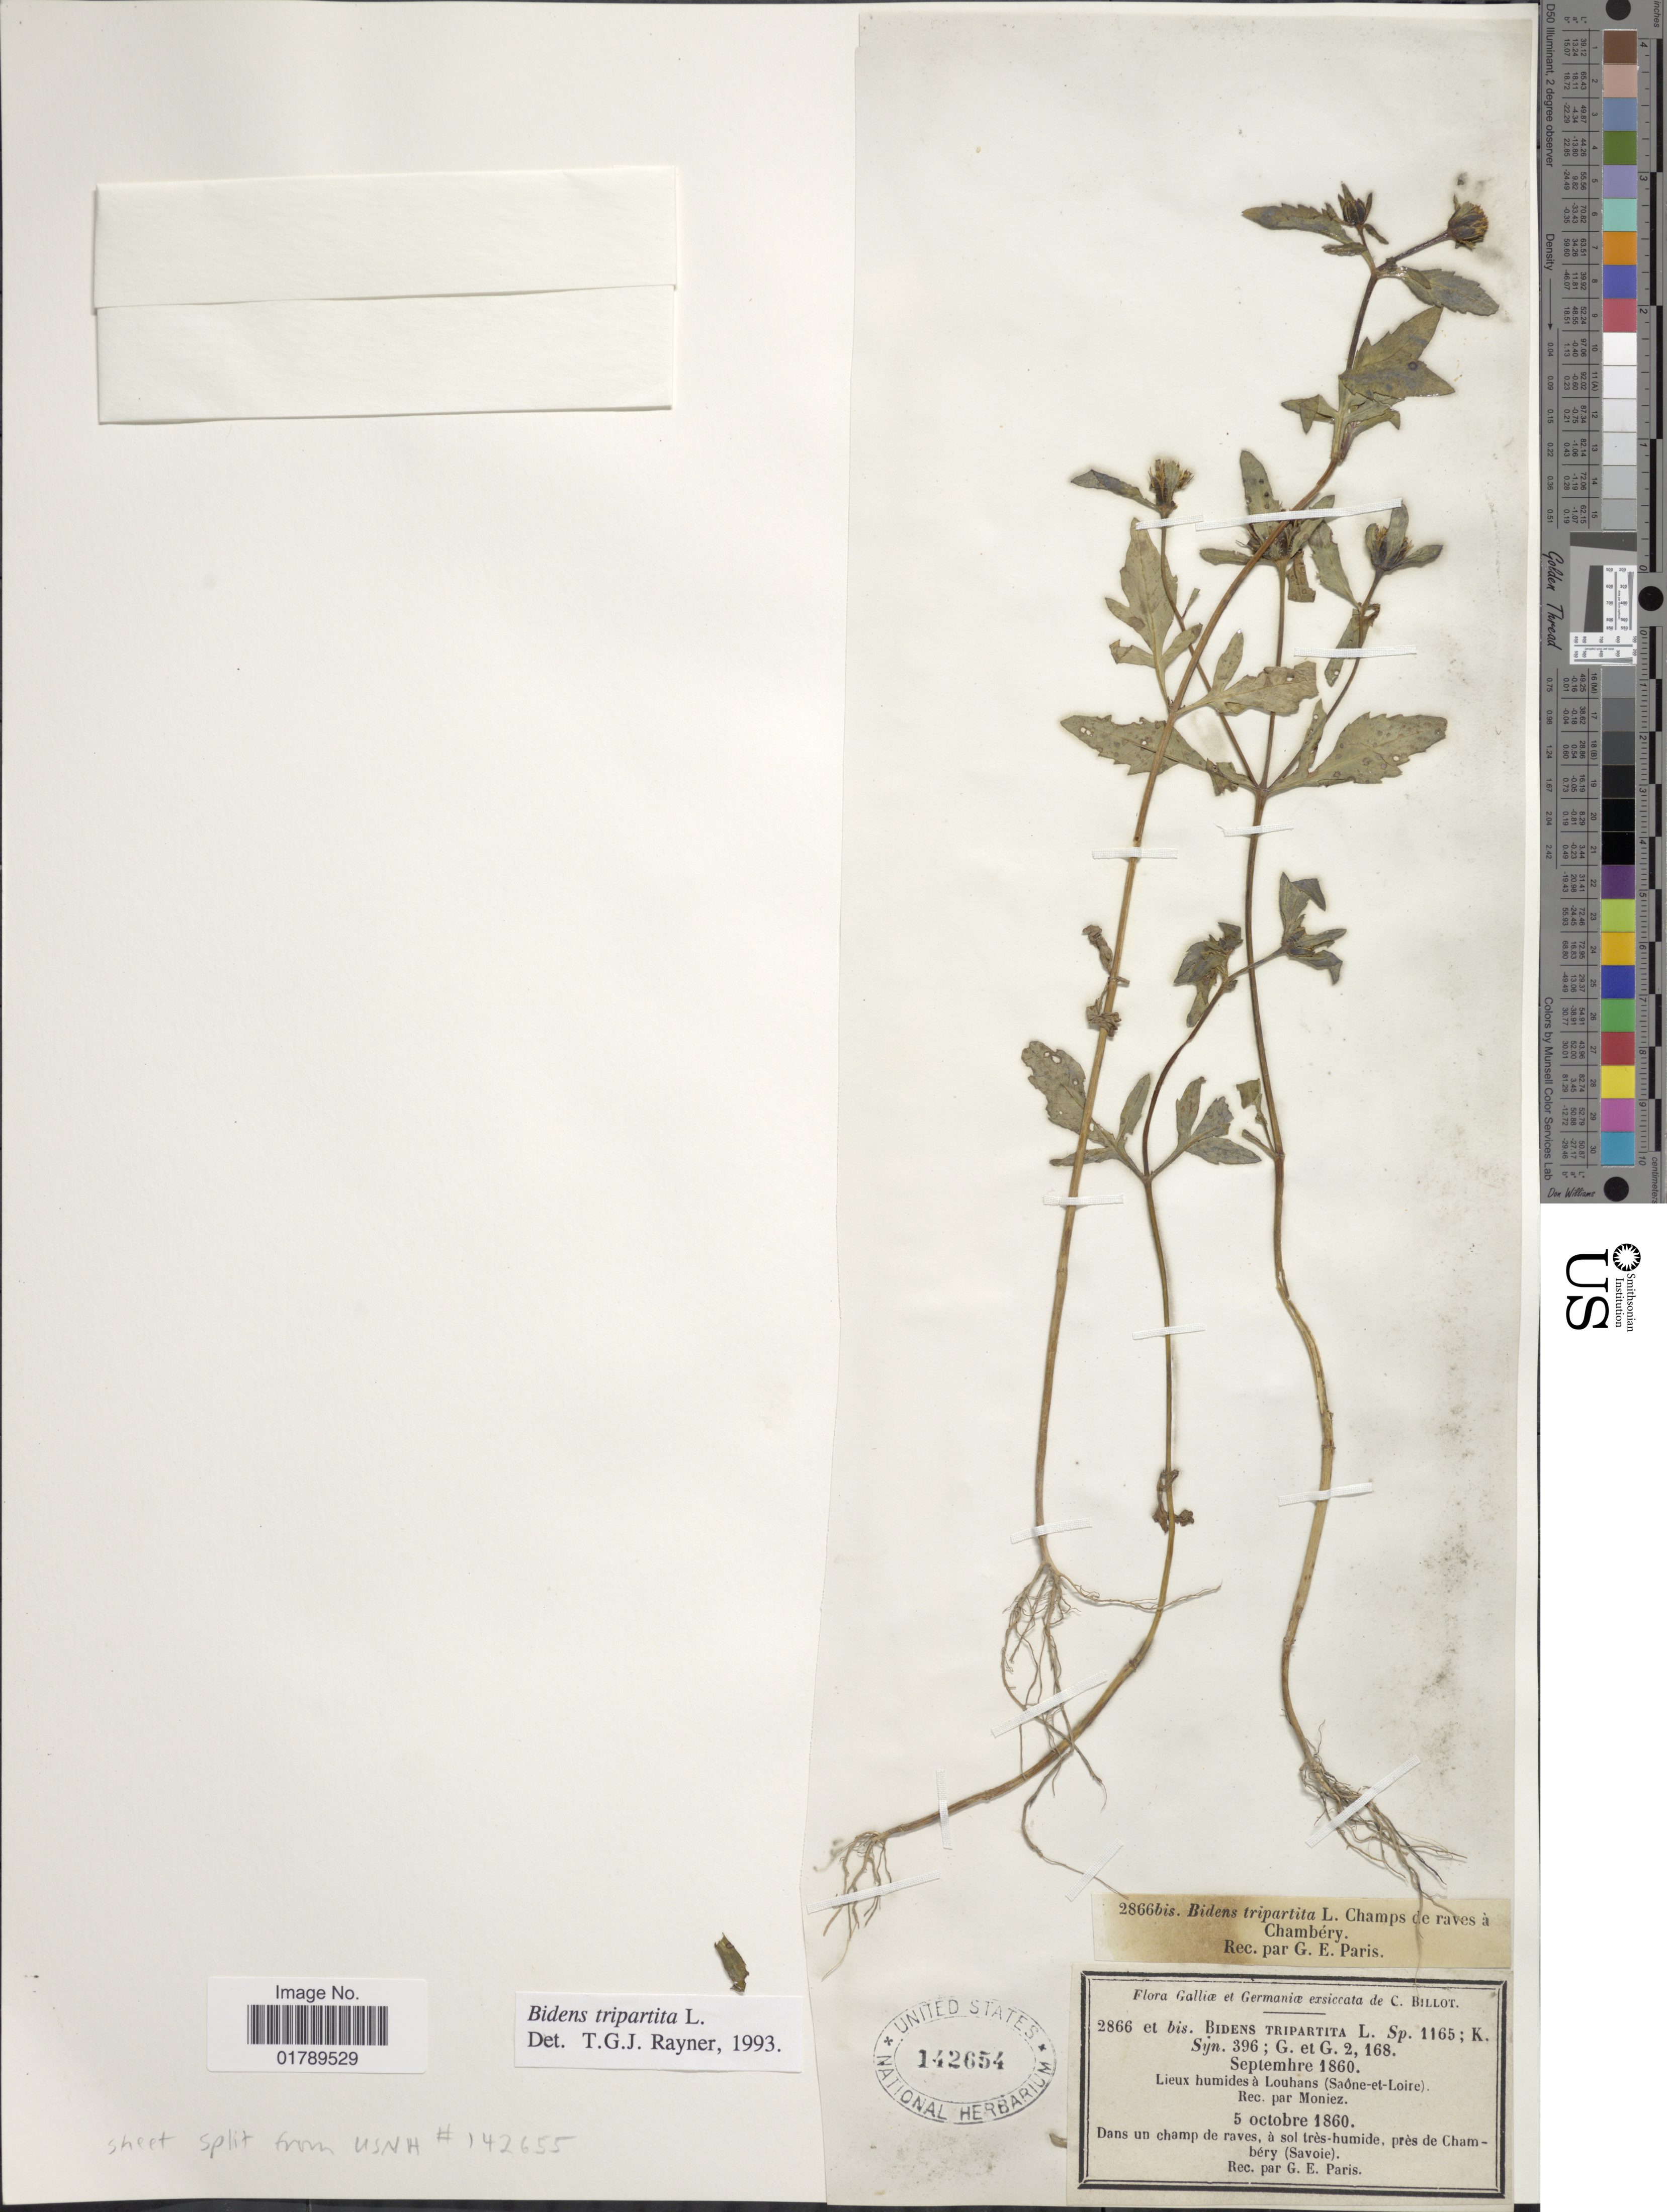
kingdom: Plantae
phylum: Tracheophyta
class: Magnoliopsida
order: Asterales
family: Asteraceae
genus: Bidens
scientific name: Bidens tripartita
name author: L.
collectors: P.C. Billot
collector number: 28866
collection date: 1860-09/1860-10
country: France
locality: Galliæ et Germaniæ. Lieuix humides a Louhans (Saone-et-Loire). Dans un champ de raves, a sol tres-humoide, pres de Chambery (Savoie)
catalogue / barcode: US 142654